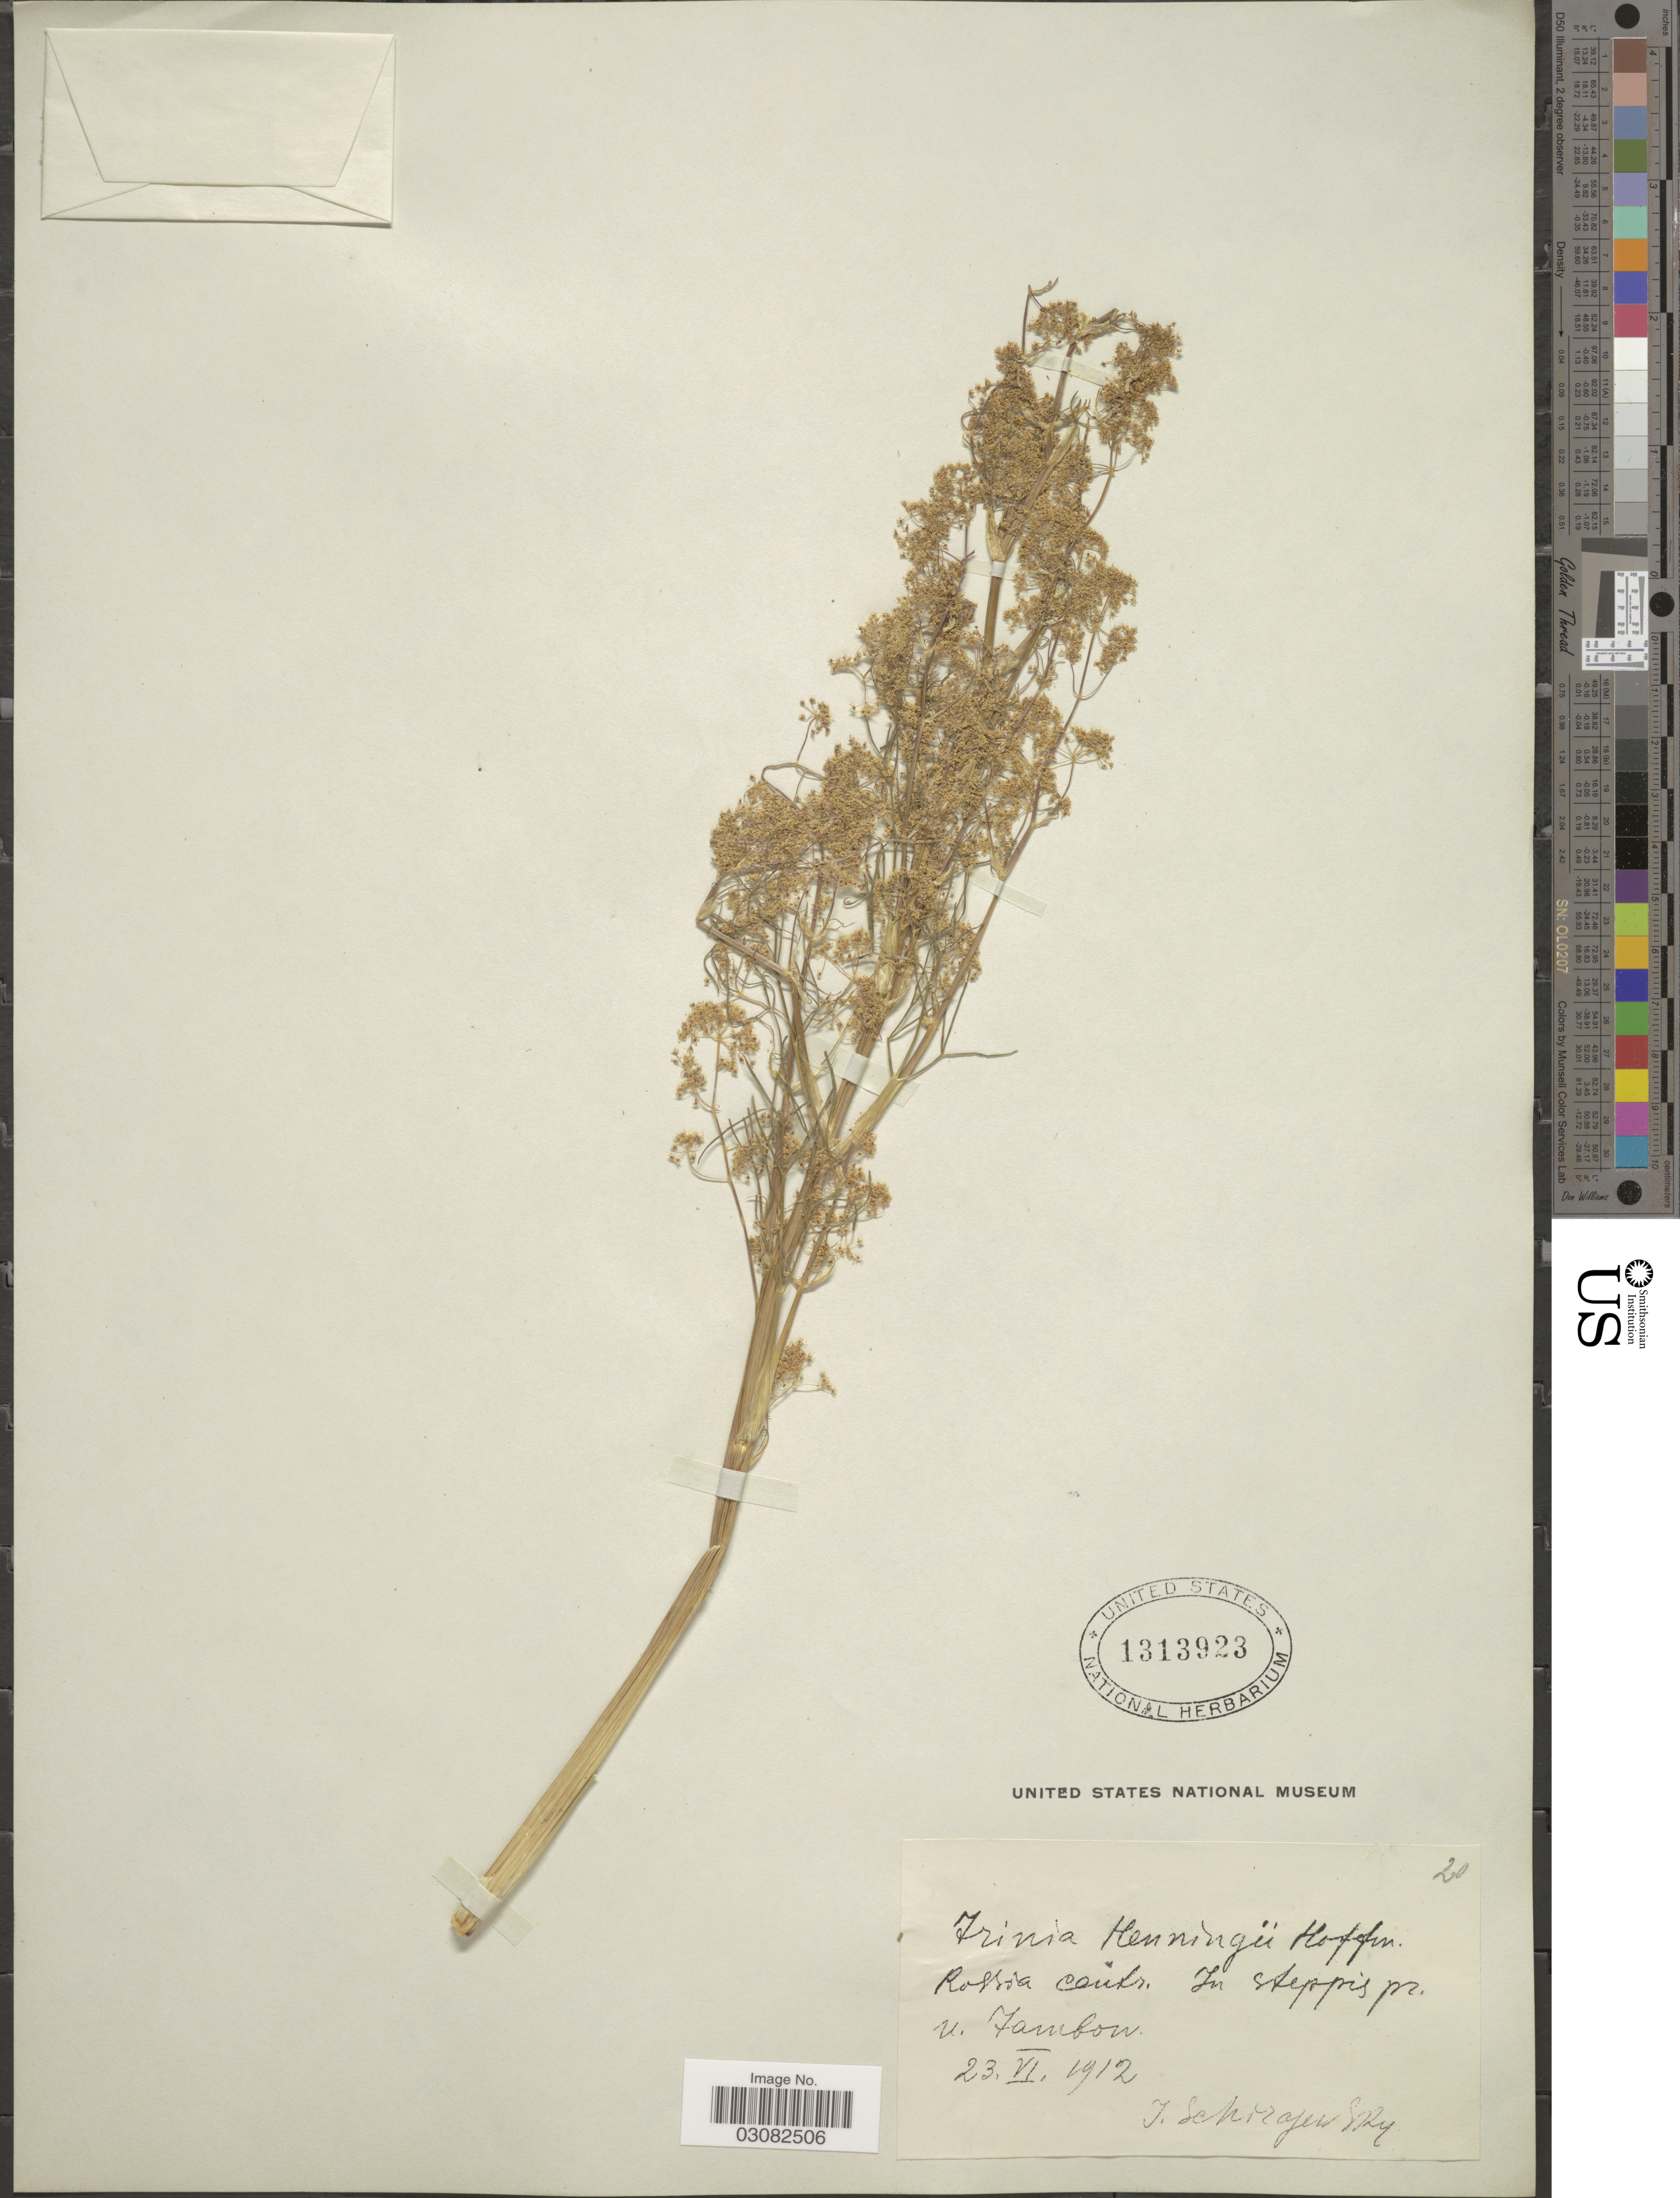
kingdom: Plantae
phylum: Tracheophyta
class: Magnoliopsida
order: Apiales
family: Apiaceae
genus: Trinia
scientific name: Trinia henningii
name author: Hoffm.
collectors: J. Schiraevsky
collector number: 20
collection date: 1912-06-23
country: Russian Federation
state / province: Tambov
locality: Rossia Coutr. In steppis pr. u. Tambow.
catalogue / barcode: US 1313923